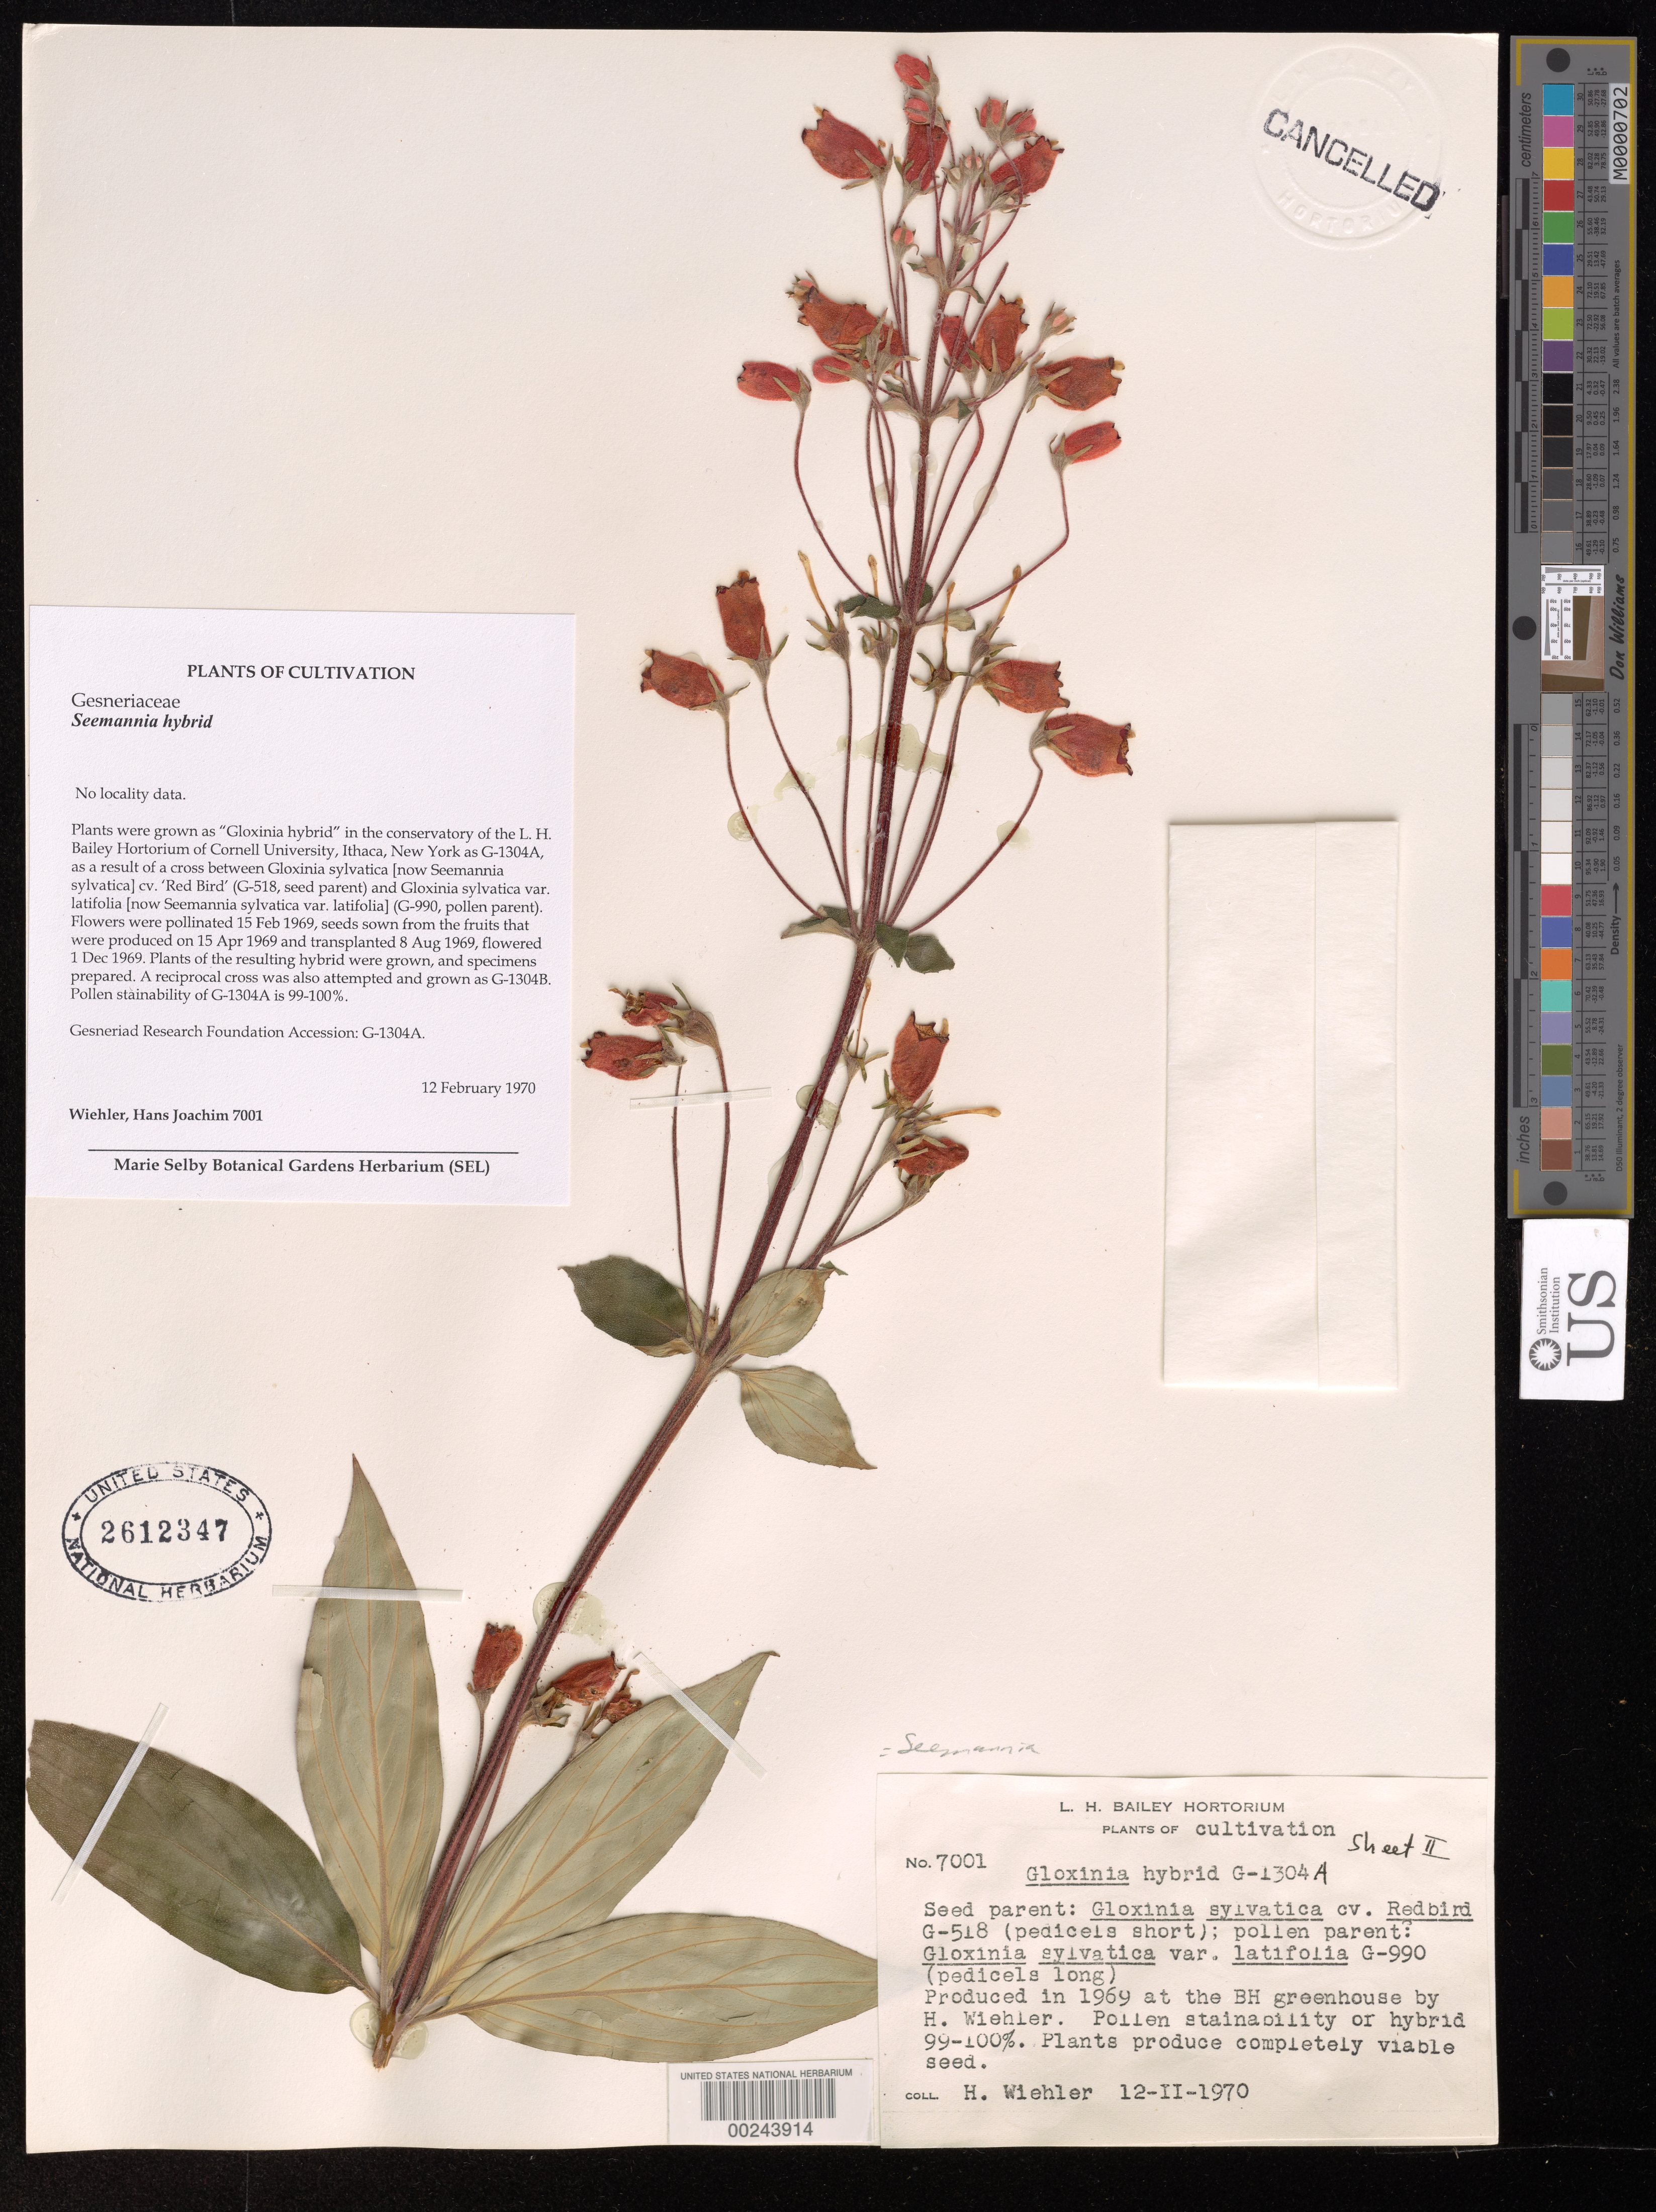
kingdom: Plantae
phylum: Tracheophyta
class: Magnoliopsida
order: Lamiales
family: Gesneriaceae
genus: Seemannia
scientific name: Seemannia hybrid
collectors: H. J. Wiehler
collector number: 7001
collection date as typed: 12 Feb 1970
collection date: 1970-02-12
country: United States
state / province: New York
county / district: Tompkins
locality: L.H. Bailey Hortorium, Cornell University, Ithaca, NY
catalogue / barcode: US 2612347